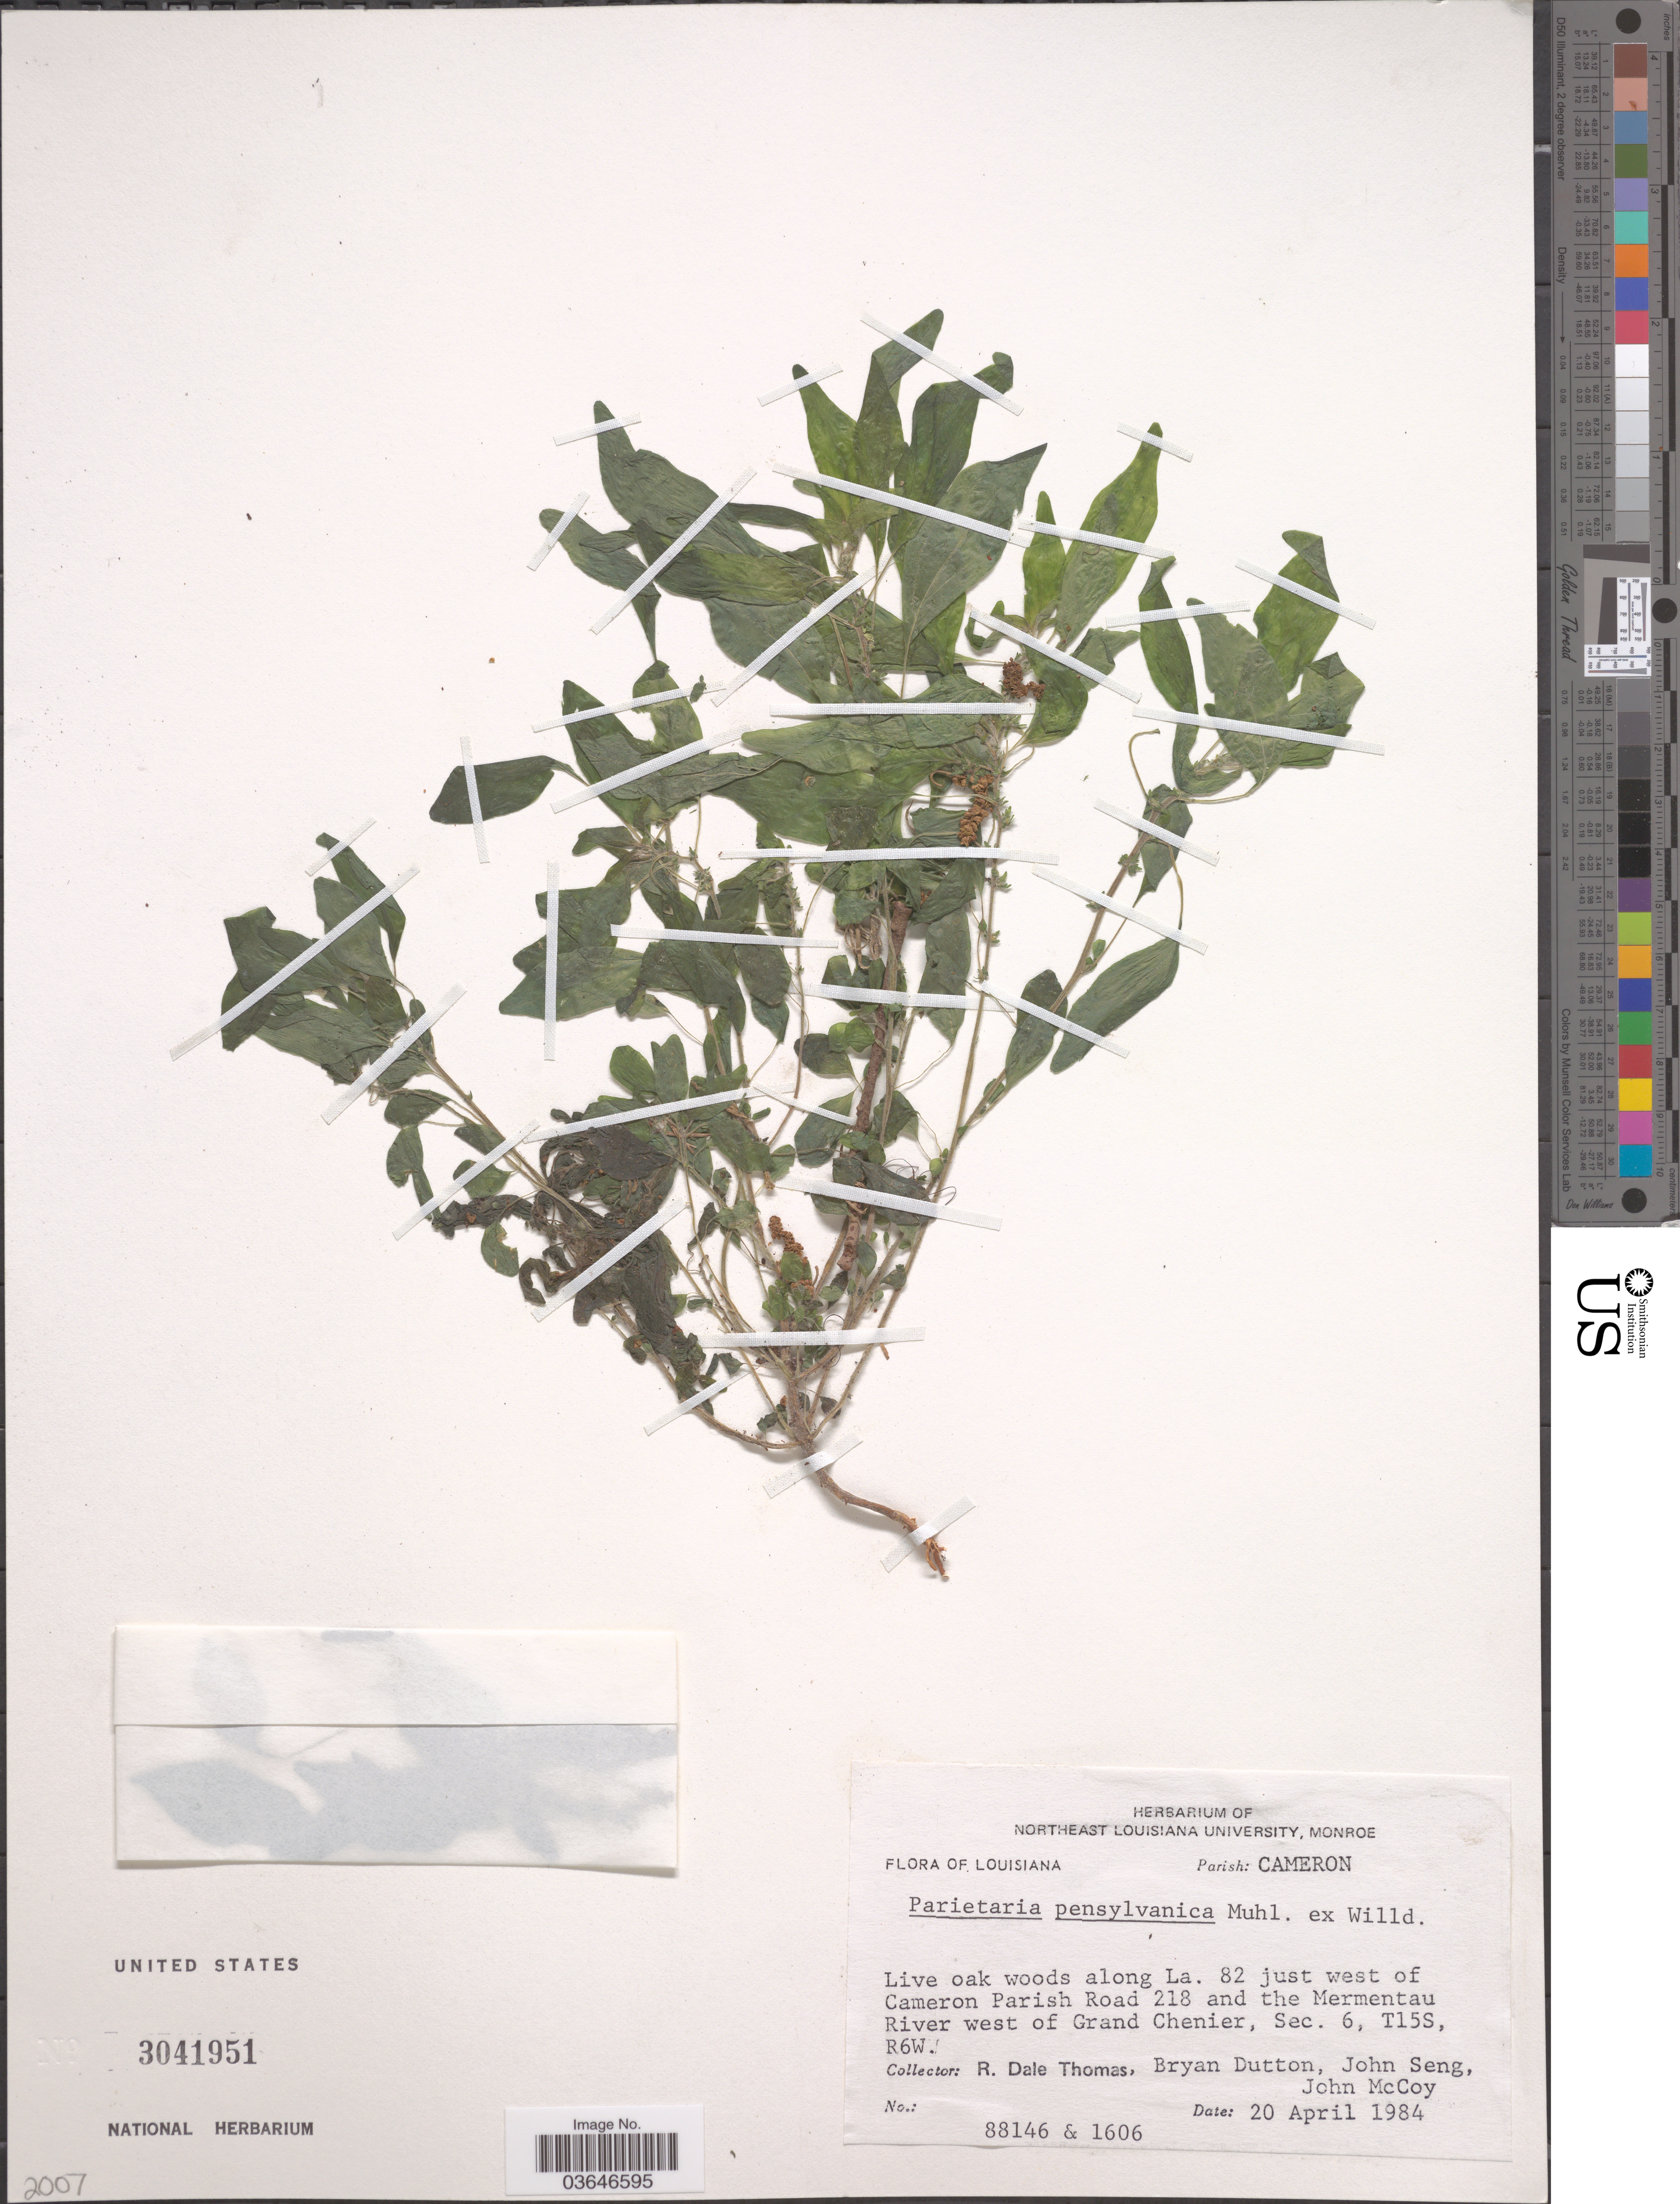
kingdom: Plantae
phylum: Tracheophyta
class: Magnoliopsida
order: Rosales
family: Urticaceae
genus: Parietaria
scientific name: Parietaria pensylvanica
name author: Muhl. ex Willd.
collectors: R. Thomas, B. Dutton & J. Seng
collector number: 88146/1606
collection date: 1984-04-20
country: United States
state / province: Louisiana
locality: Parish: Cameron. Live oak woods along La. 82 just west of Cameron Parish Road 218 and the Mermentau River west of Grand Chenier, Sec. 6, T15S, R6W.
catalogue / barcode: US 3041951